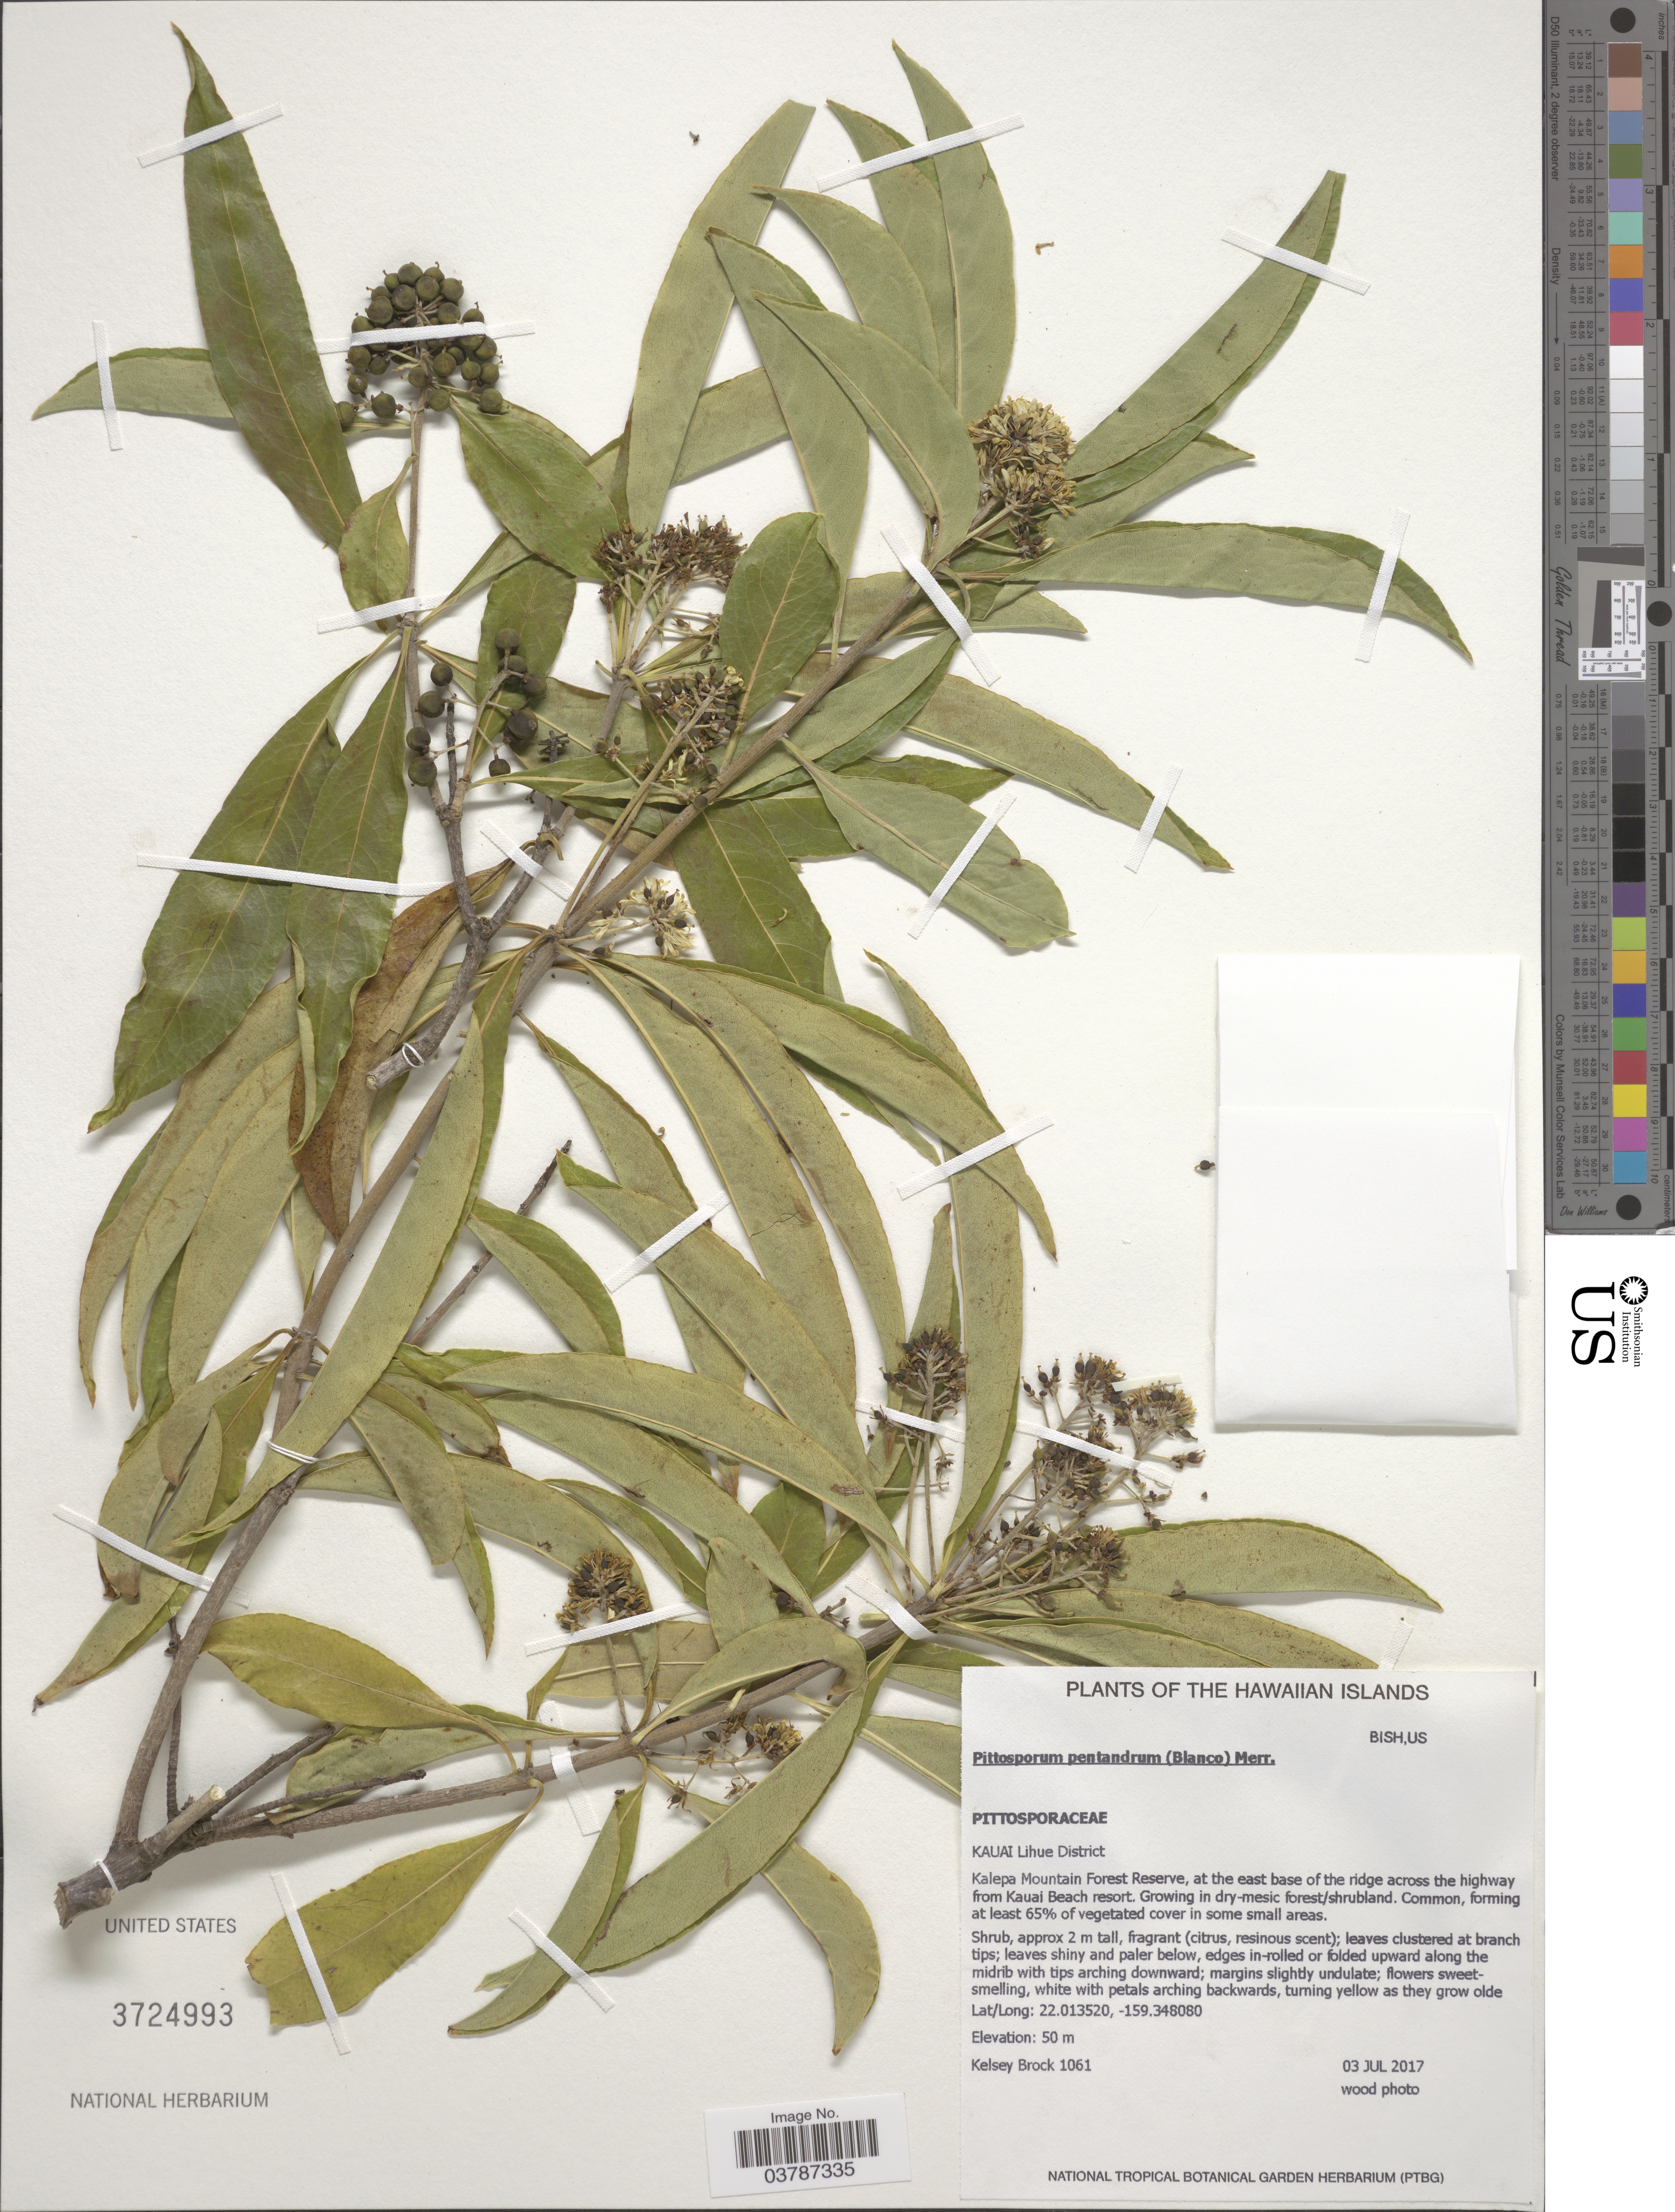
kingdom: Plantae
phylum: Tracheophyta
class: Magnoliopsida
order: Apiales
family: Pittosporaceae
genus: Pittosporum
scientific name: Pittosporum pentandrum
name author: (Blanco) Merr.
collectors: K. Brock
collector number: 1061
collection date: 2017-07-03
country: United States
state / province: Hawaii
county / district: Hawaii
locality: Hawaiian Islands. Kauai Lihue District. Kalepa Mountain Forest Reserve, at the east base of the ridge across the highway from Kauai Beach resort.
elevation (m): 50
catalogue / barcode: US 3724993